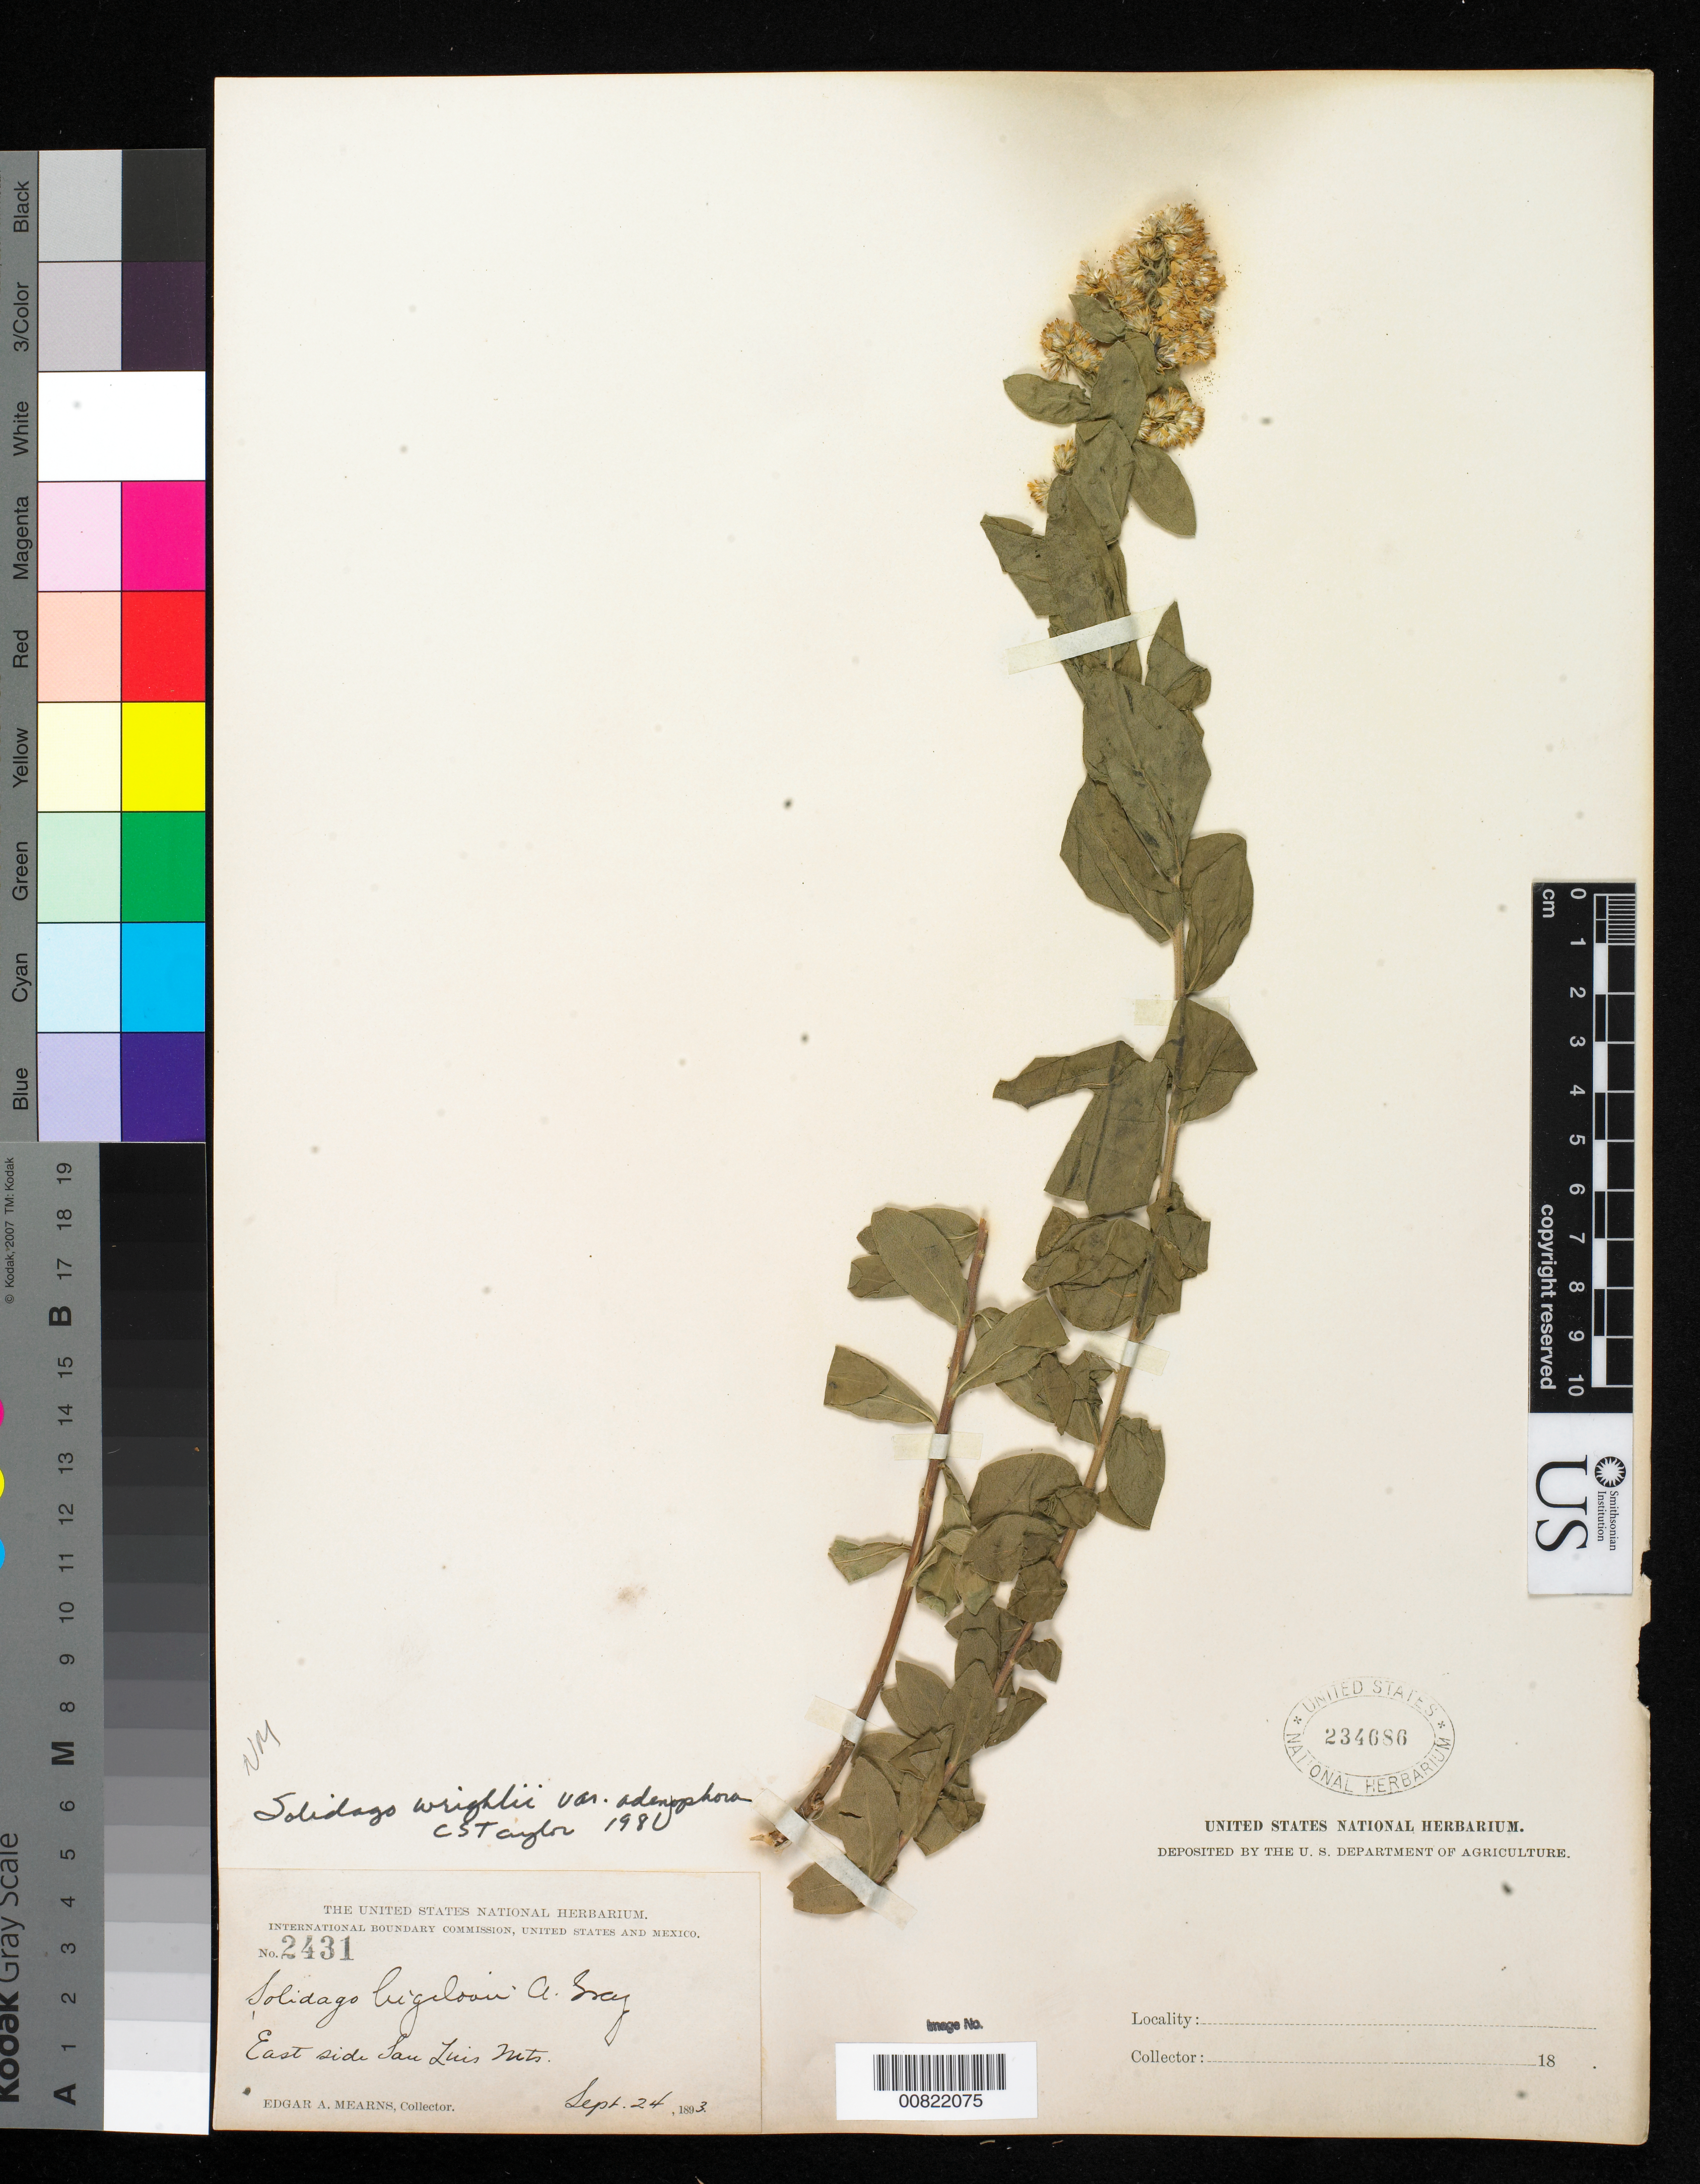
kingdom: Plantae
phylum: Tracheophyta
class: Magnoliopsida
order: Asterales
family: Asteraceae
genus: Solidago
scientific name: Solidago wrightii var. adenophora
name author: S.F. Blake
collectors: E. A. Mearns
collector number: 2431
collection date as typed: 24 Sep 1893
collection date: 1893-09-24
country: United States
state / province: New Mexico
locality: East side San Luis Mts.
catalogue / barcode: US 234686